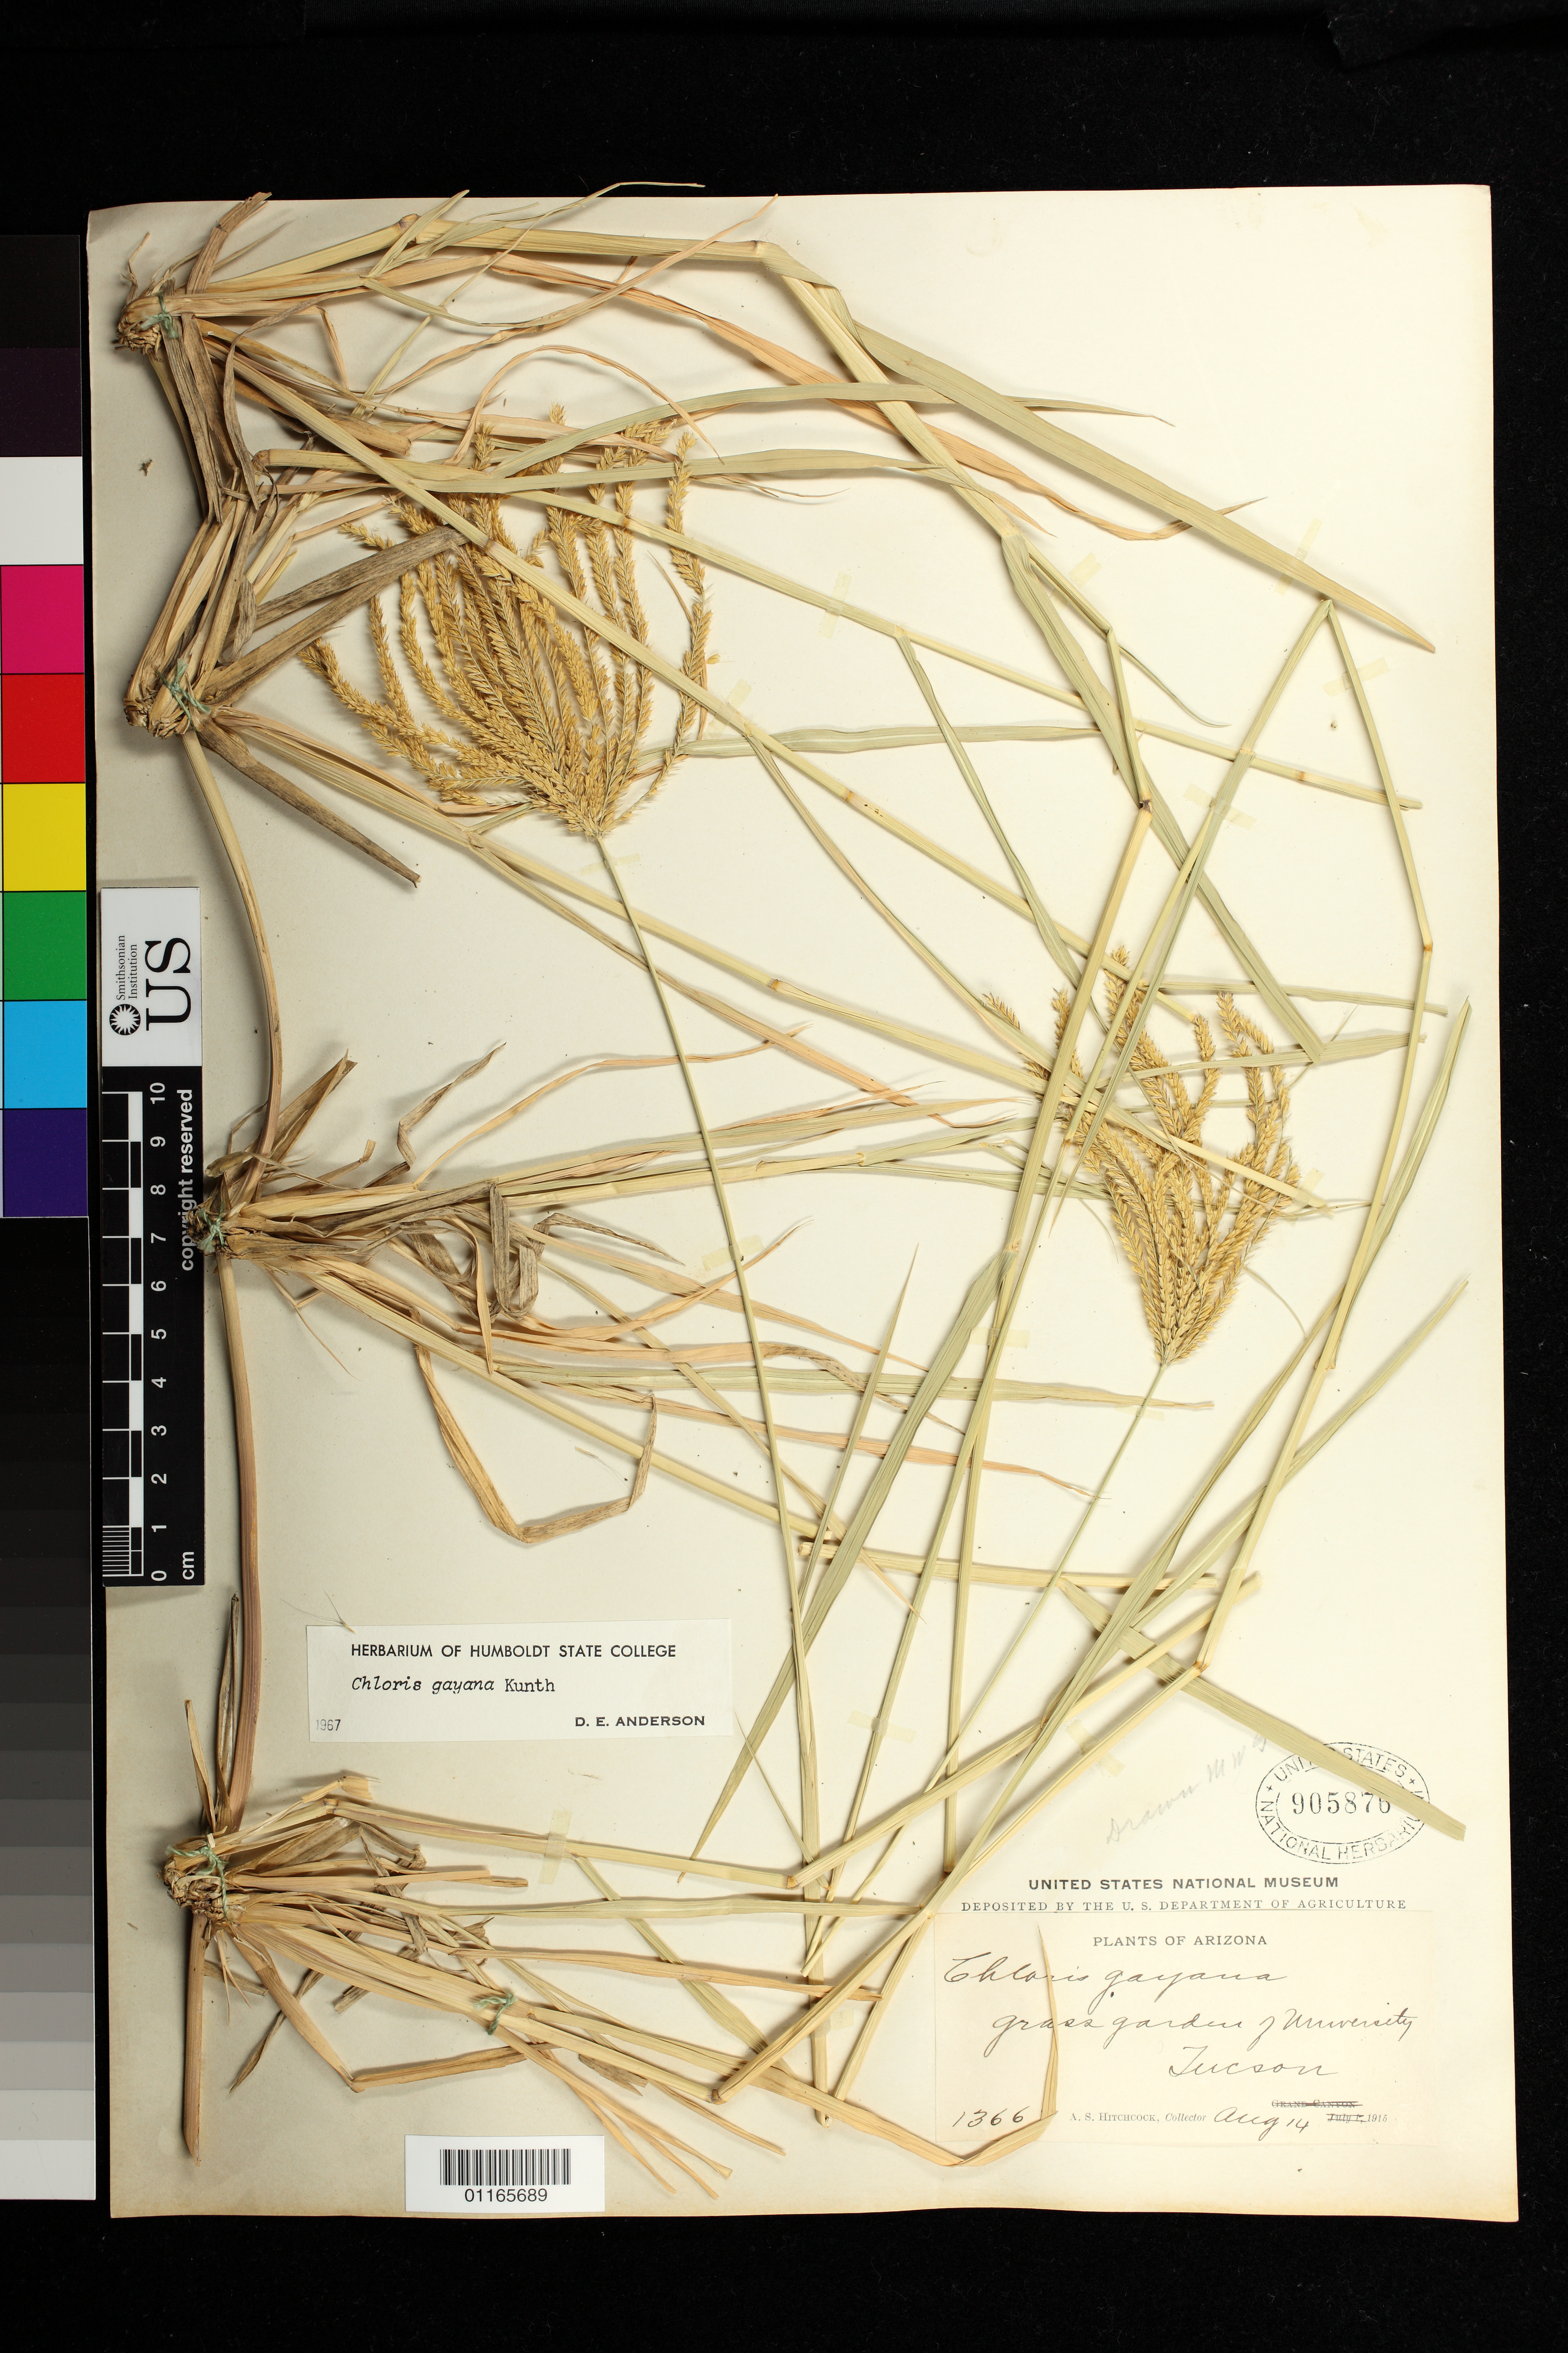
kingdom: Plantae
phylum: Tracheophyta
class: Liliopsida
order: Poales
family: Poaceae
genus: Chloris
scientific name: Chloris gayana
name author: Kunth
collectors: A. S. Hitchcock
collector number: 13667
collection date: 1915-08-14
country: United States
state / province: Arizona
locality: grass garden of University. Tucson.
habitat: grass garden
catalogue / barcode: US 905876